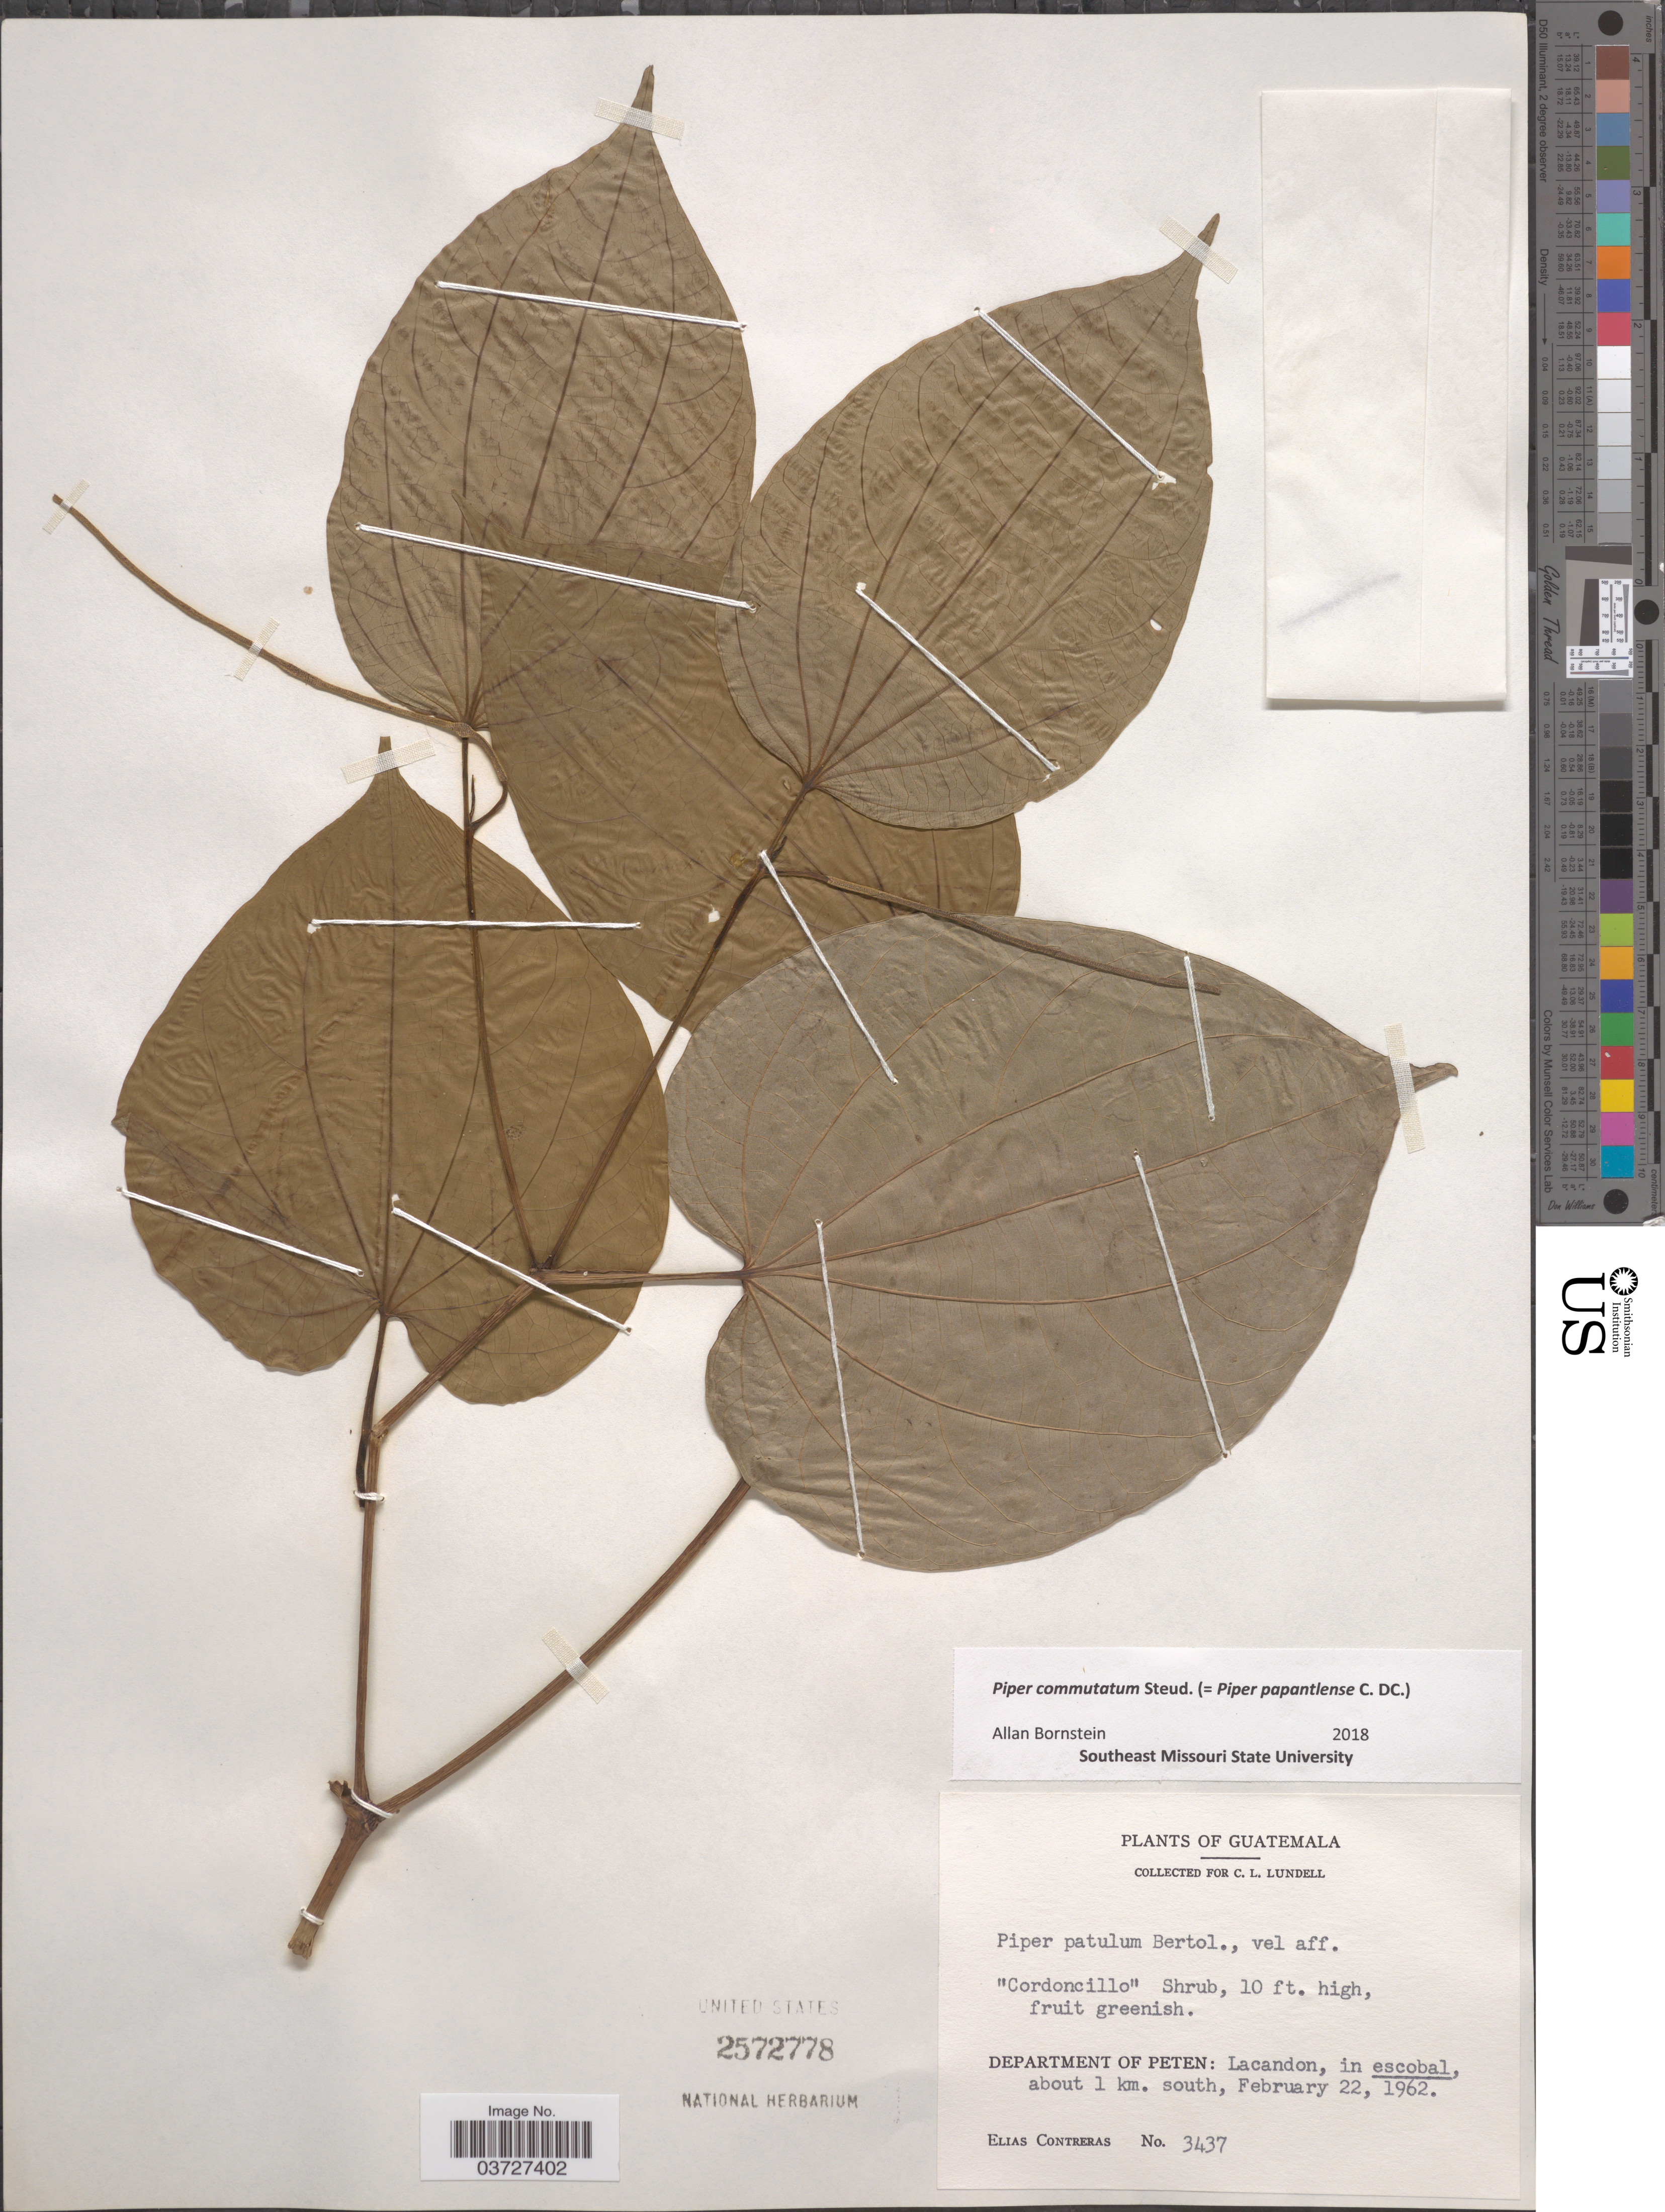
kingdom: Plantae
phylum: Tracheophyta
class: Magnoliopsida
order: Piperales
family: Piperaceae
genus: Piper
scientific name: Piper commutatum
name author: Steud.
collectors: E. Contreras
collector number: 3437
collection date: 1962-02-22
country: Guatemala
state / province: El Peten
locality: Department of Peten: Lacandon, in escobal, about 1 km. south.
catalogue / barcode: US 2572778